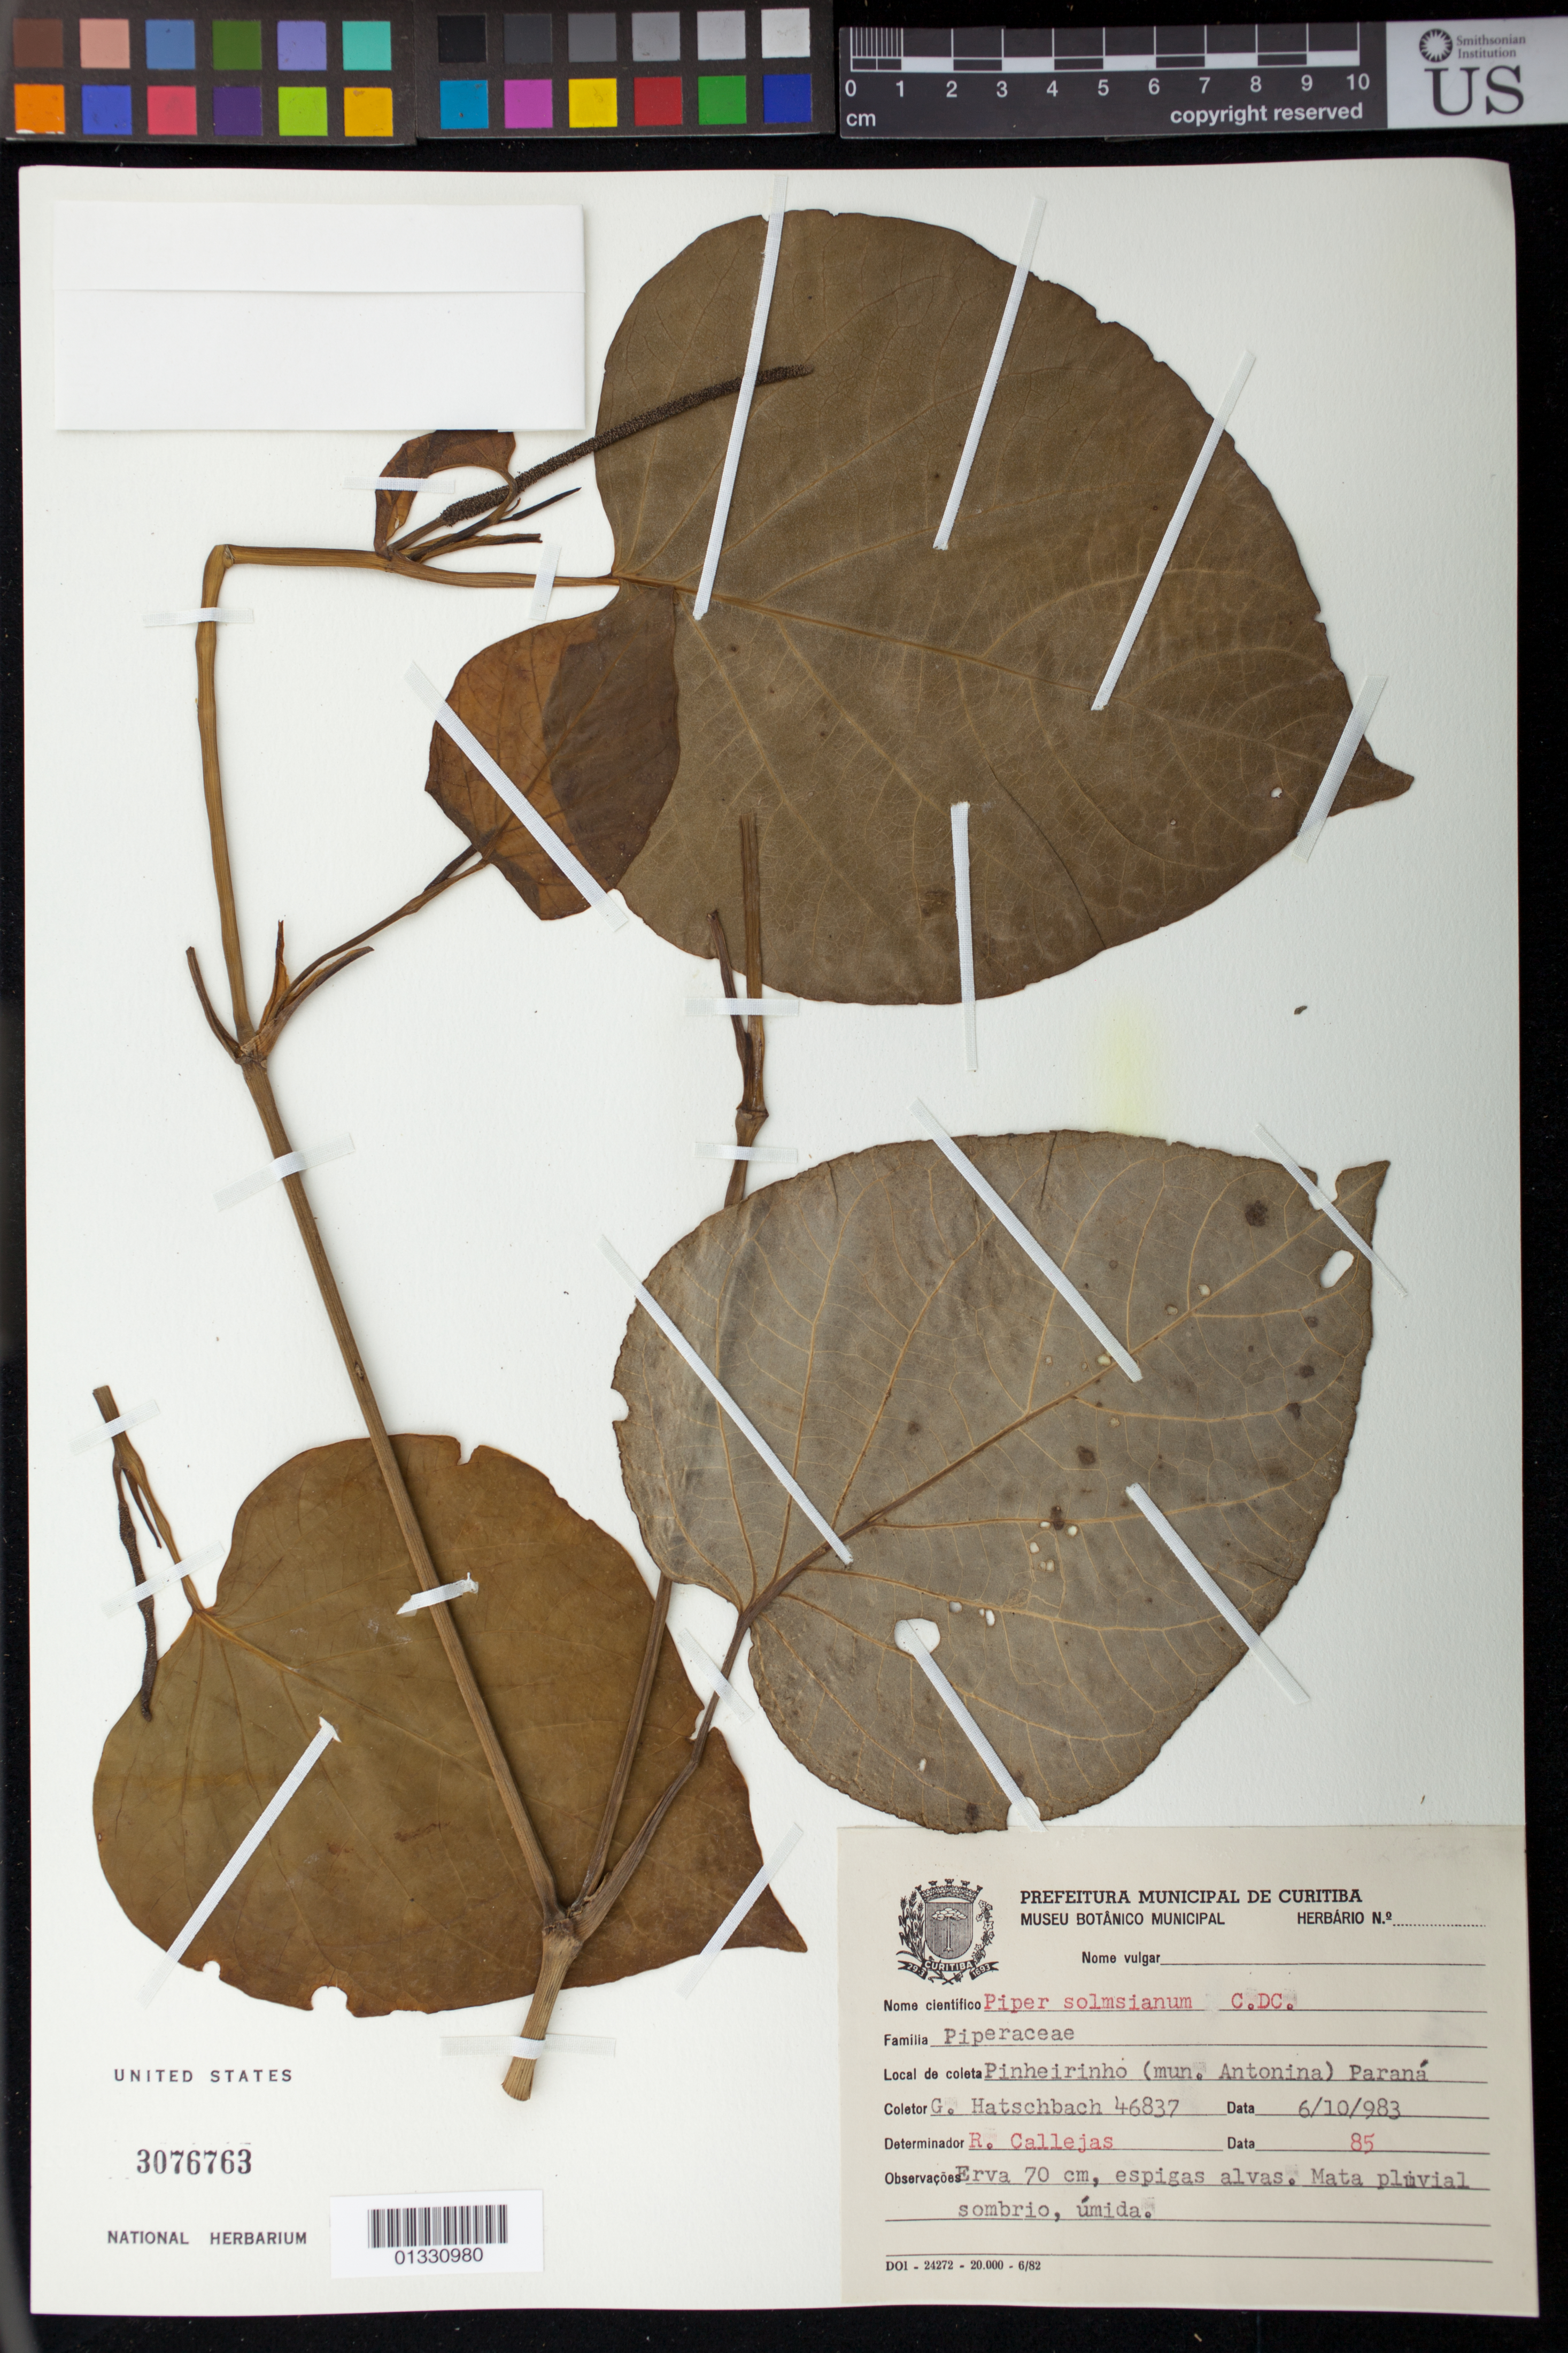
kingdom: Plantae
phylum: Tracheophyta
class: Magnoliopsida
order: Piperales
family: Piperaceae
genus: Piper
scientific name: Piper solmsianum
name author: C. DC.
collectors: G. Hatschbach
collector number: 46837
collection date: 1983-10-06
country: Brazil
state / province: Paraná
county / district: Antonina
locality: Pinheirinho.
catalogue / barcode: US 3076763